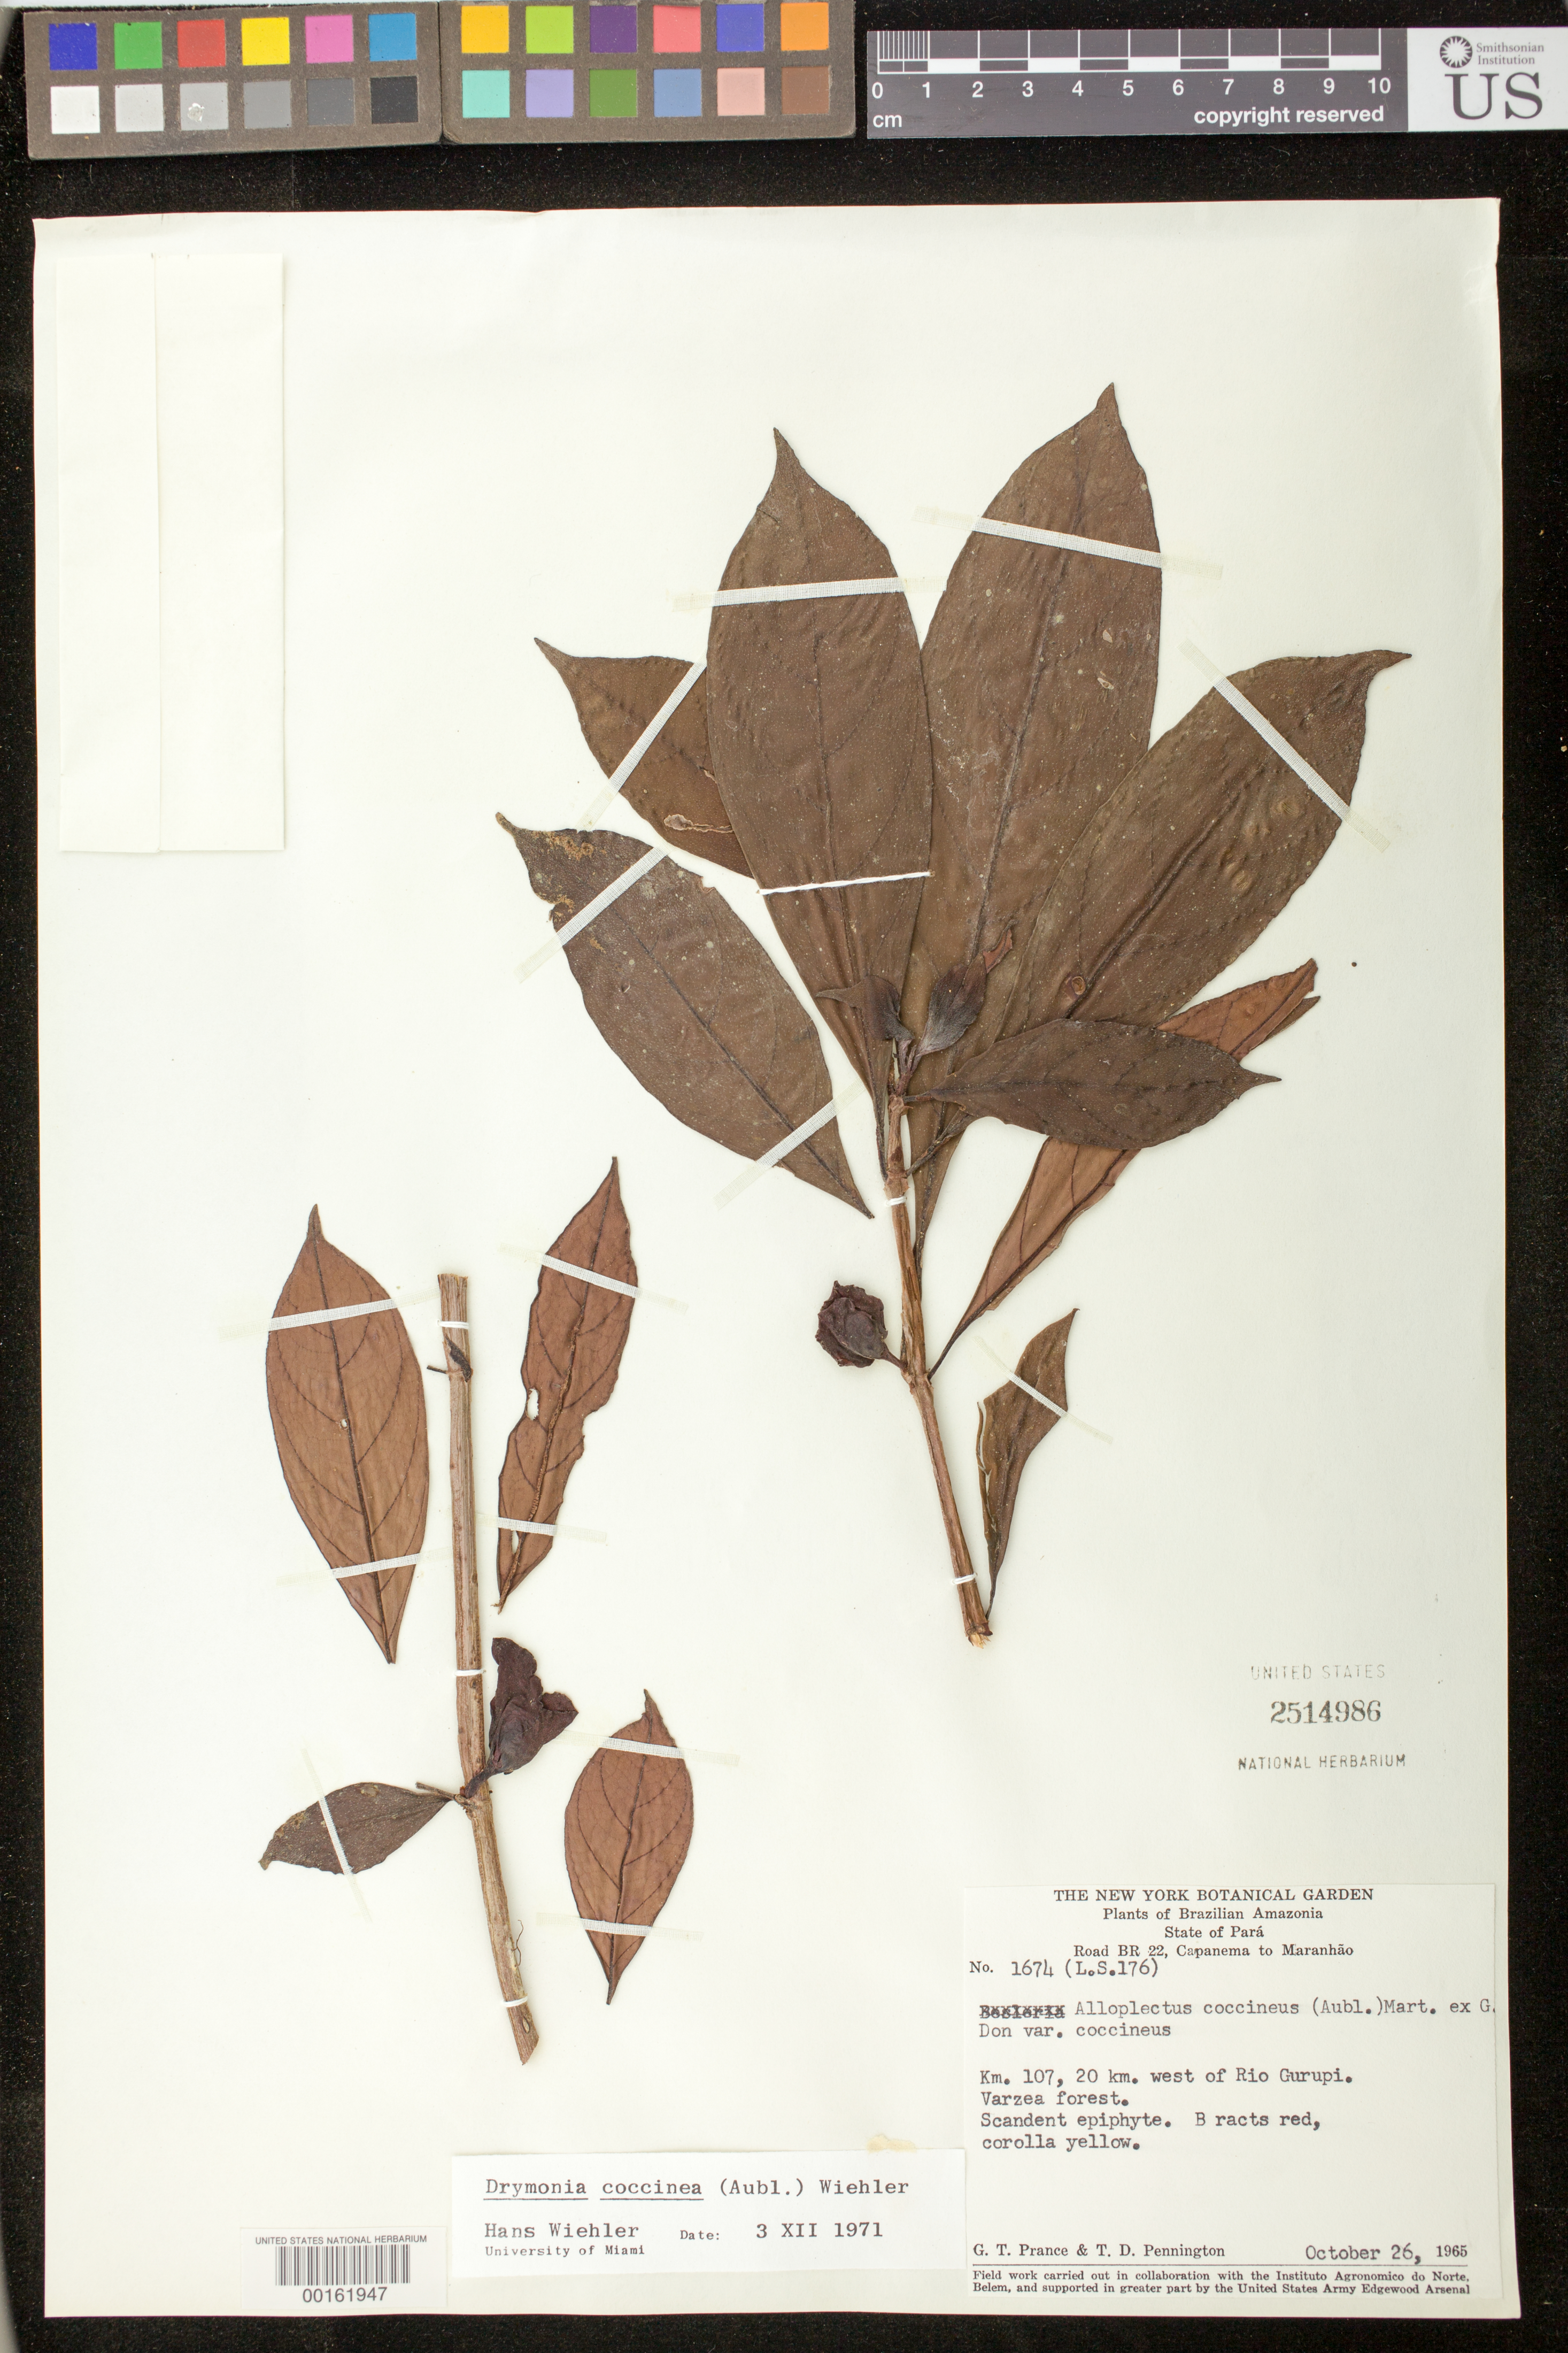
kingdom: Plantae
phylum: Tracheophyta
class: Magnoliopsida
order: Lamiales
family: Gesneriaceae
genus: Drymonia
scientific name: Drymonia coccinea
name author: (Aubl.) Wiehler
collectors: G. T. Prance & T. D. Pennington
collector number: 1674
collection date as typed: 26 Oct 1965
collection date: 1965-10-26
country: Brazil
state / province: Pará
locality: Road BR 22, Capanema to Maranhao, km 107, 20 km W of Rio Gurupi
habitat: Varzea forest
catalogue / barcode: US 2514986